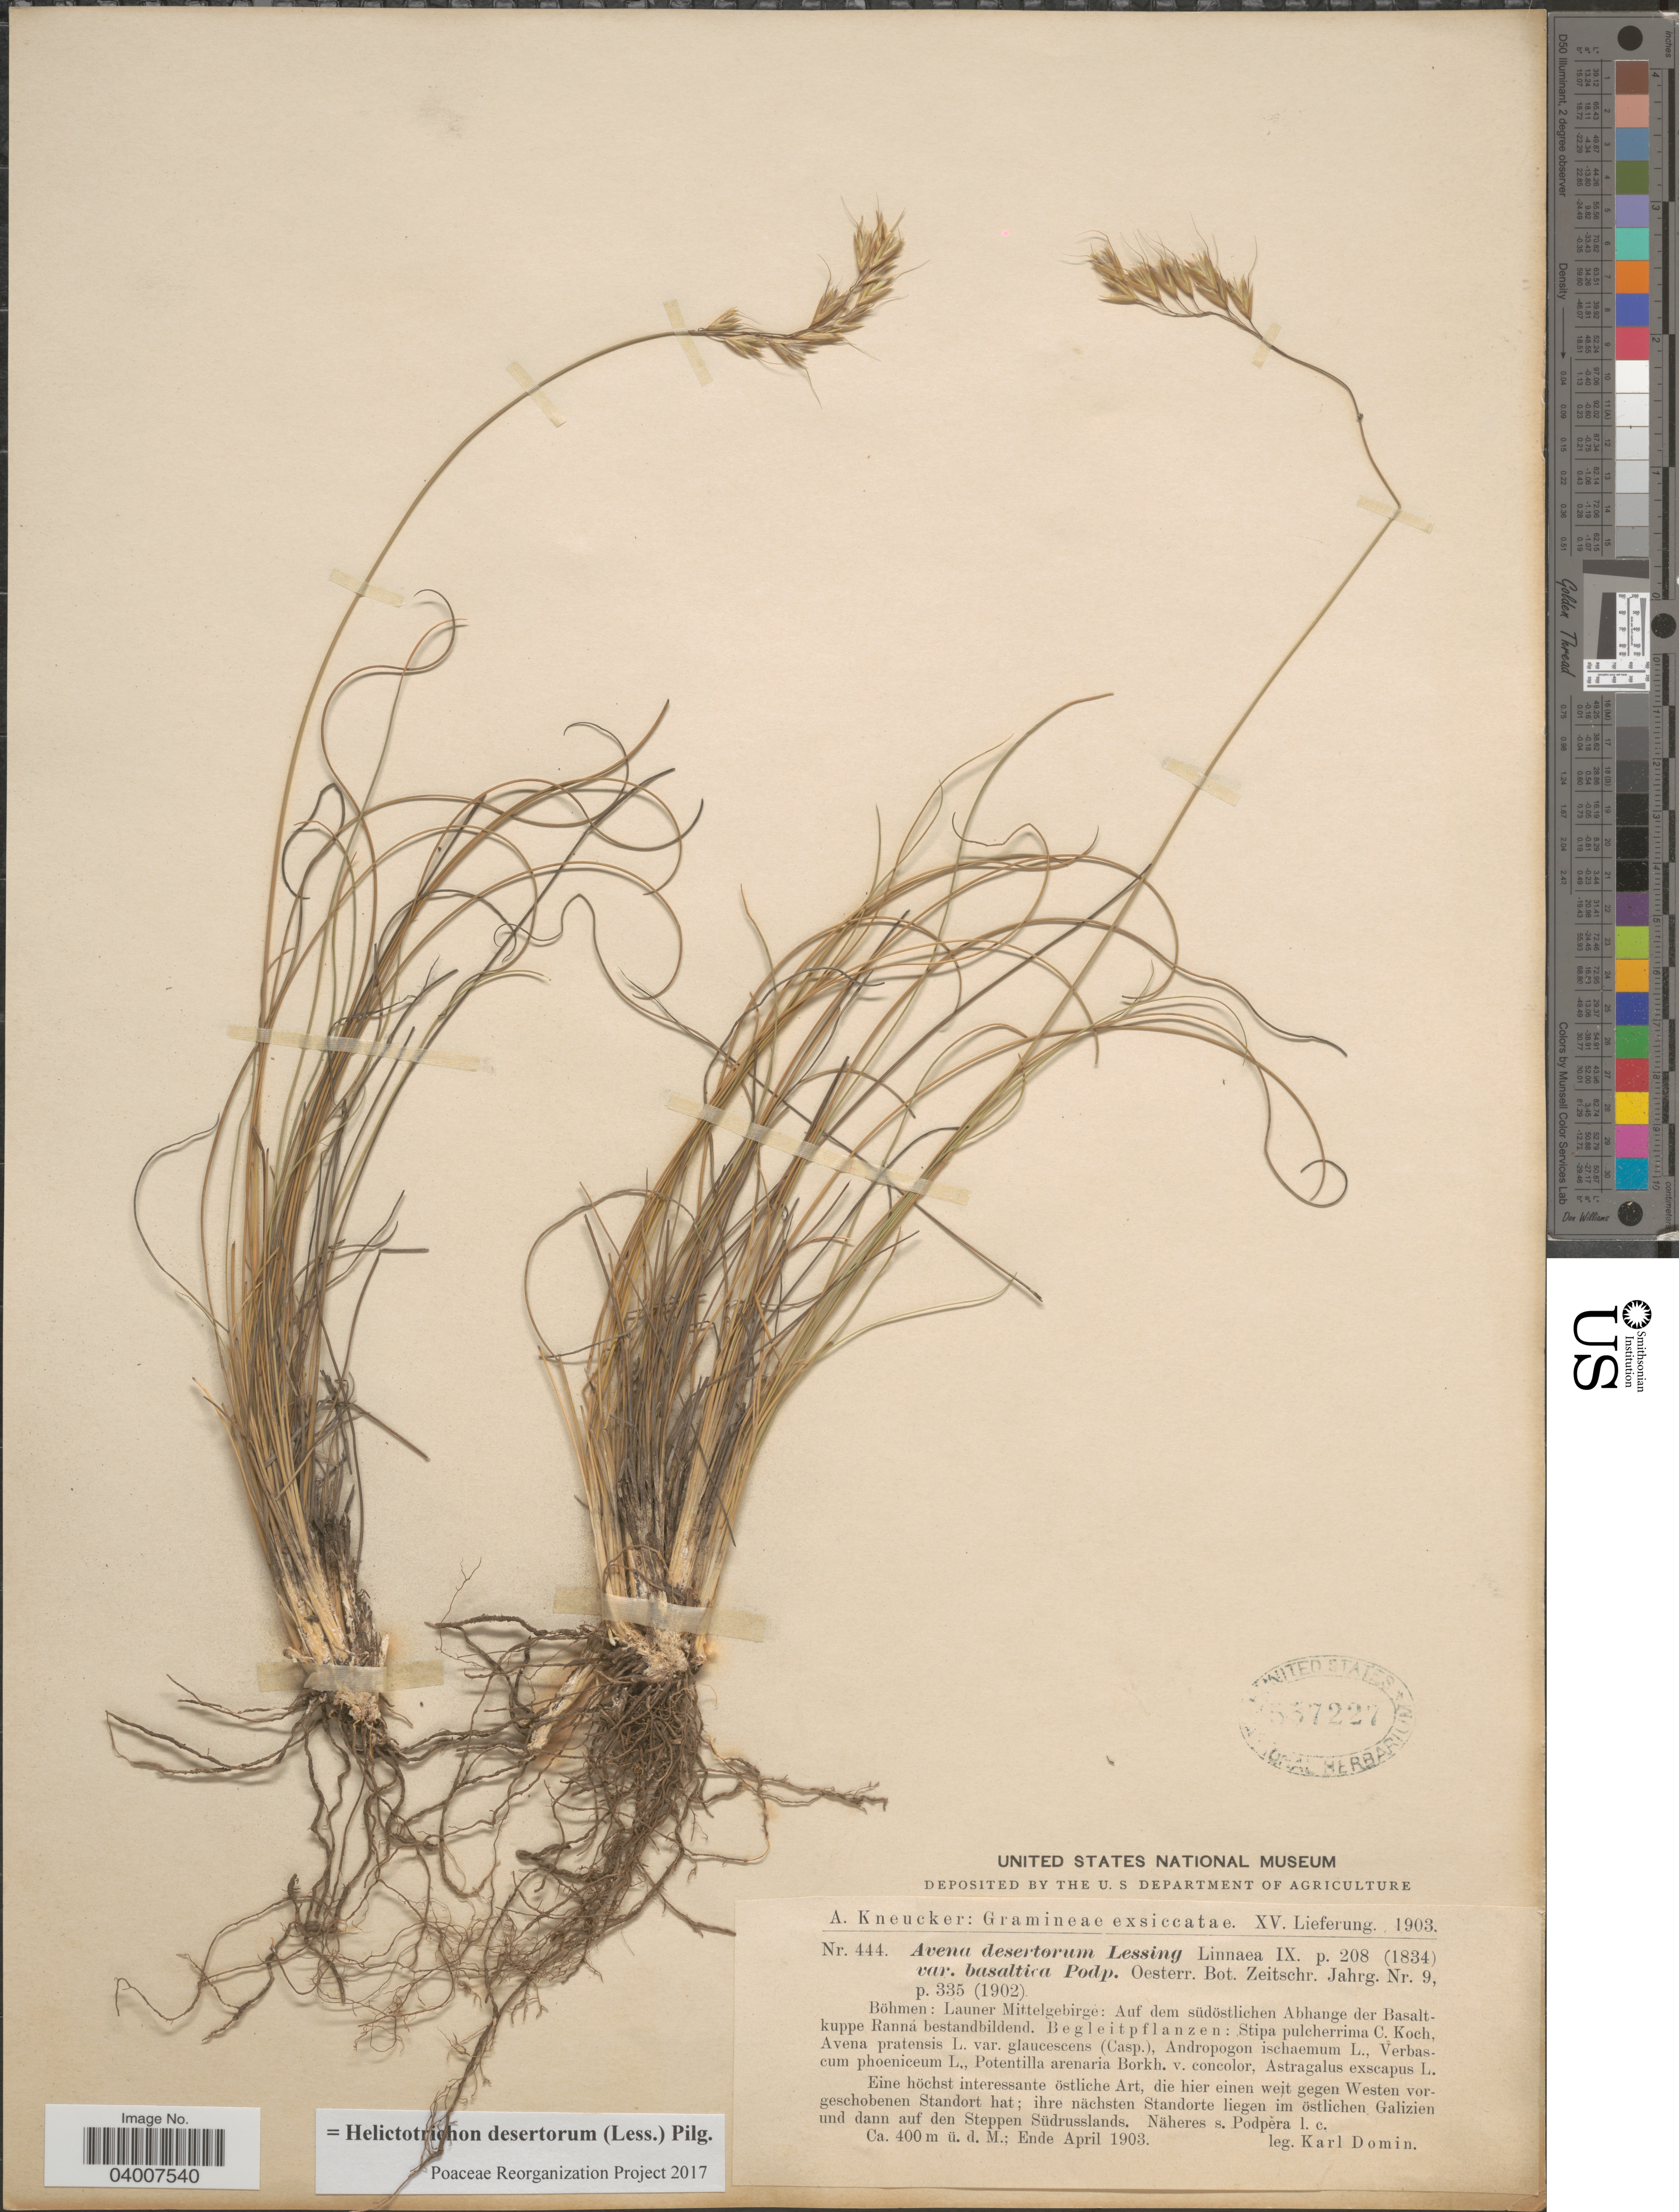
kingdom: Plantae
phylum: Tracheophyta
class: Liliopsida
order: Poales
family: Poaceae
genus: Helictotrichon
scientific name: Helictotrichon desertorum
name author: (Less.) Pilg.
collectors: K. Domin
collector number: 444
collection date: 1903-04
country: Czechia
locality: Böhmen: Launer Mittelgebirge: Auf dem südöstlichen Abhange der Basaltkuppe Ranná bestandbildend.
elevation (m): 400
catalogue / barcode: US 557227